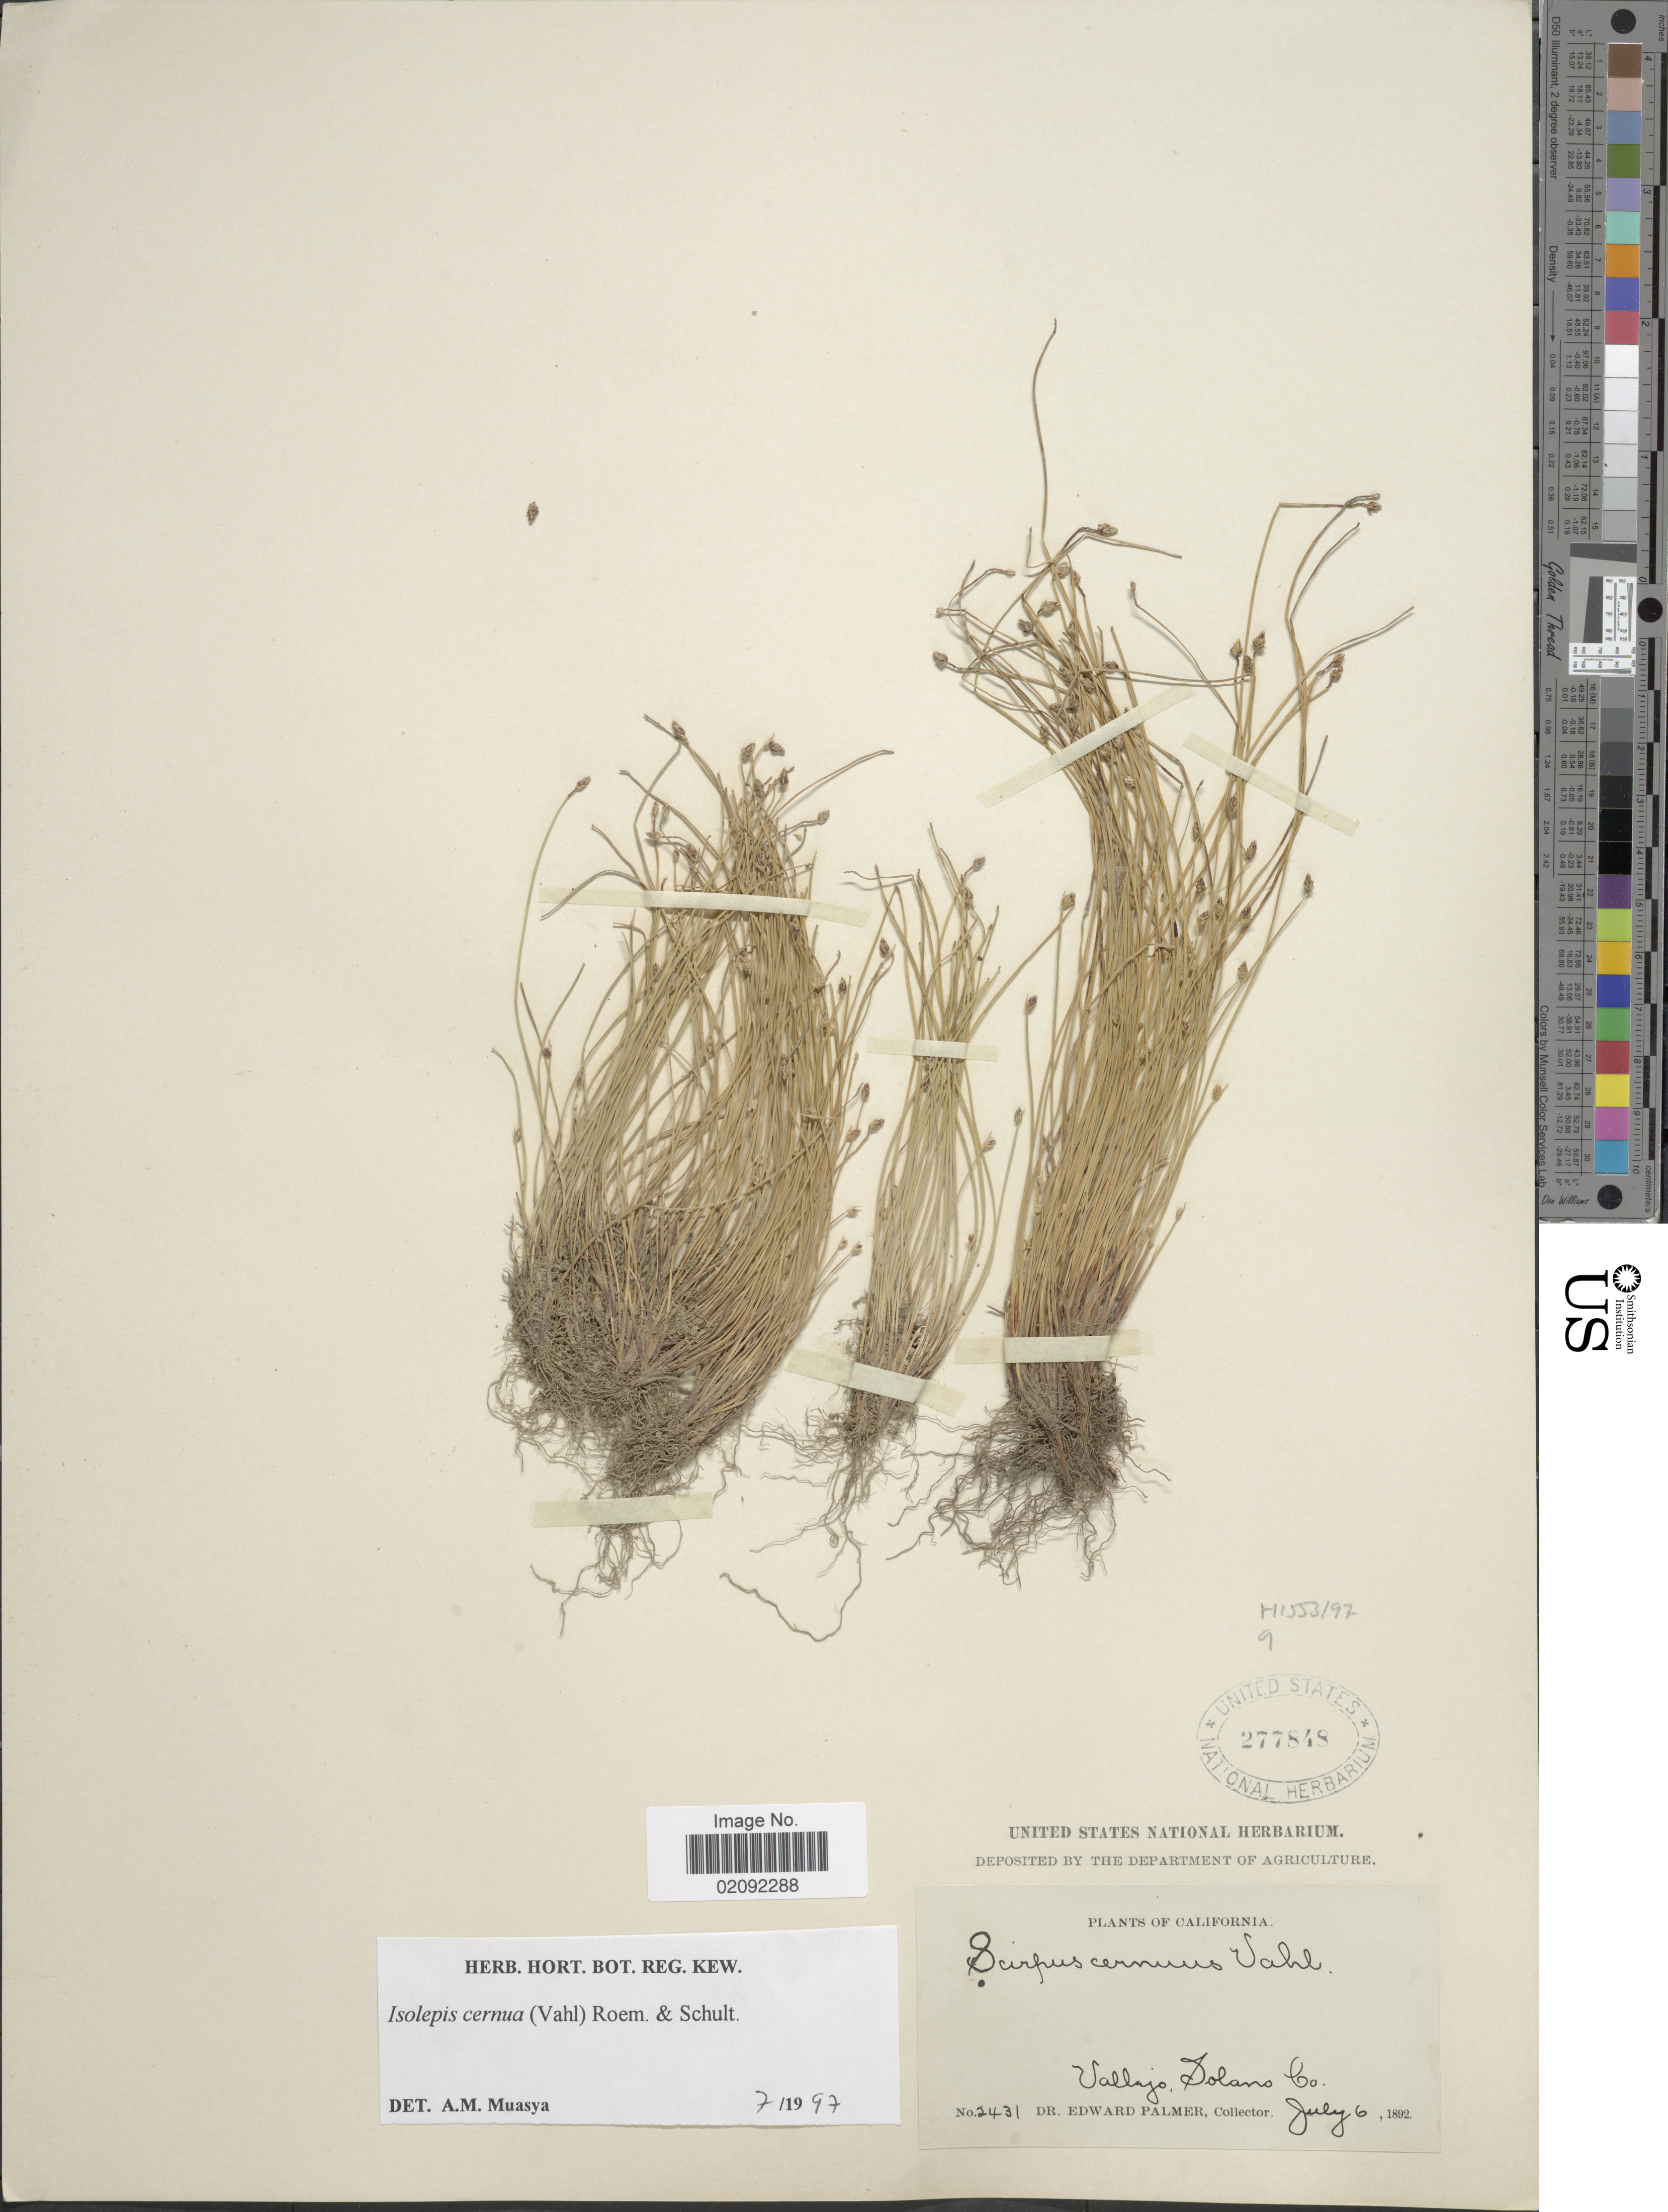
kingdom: Plantae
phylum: Tracheophyta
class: Liliopsida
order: Poales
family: Cyperaceae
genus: Isolepis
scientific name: Isolepis cernua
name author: (Vahl) Roem. & Schult.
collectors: E. Palmer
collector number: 2431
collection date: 1892-07-06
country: United States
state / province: California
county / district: Solano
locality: Vallejo, Solano Co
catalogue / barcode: US 277848